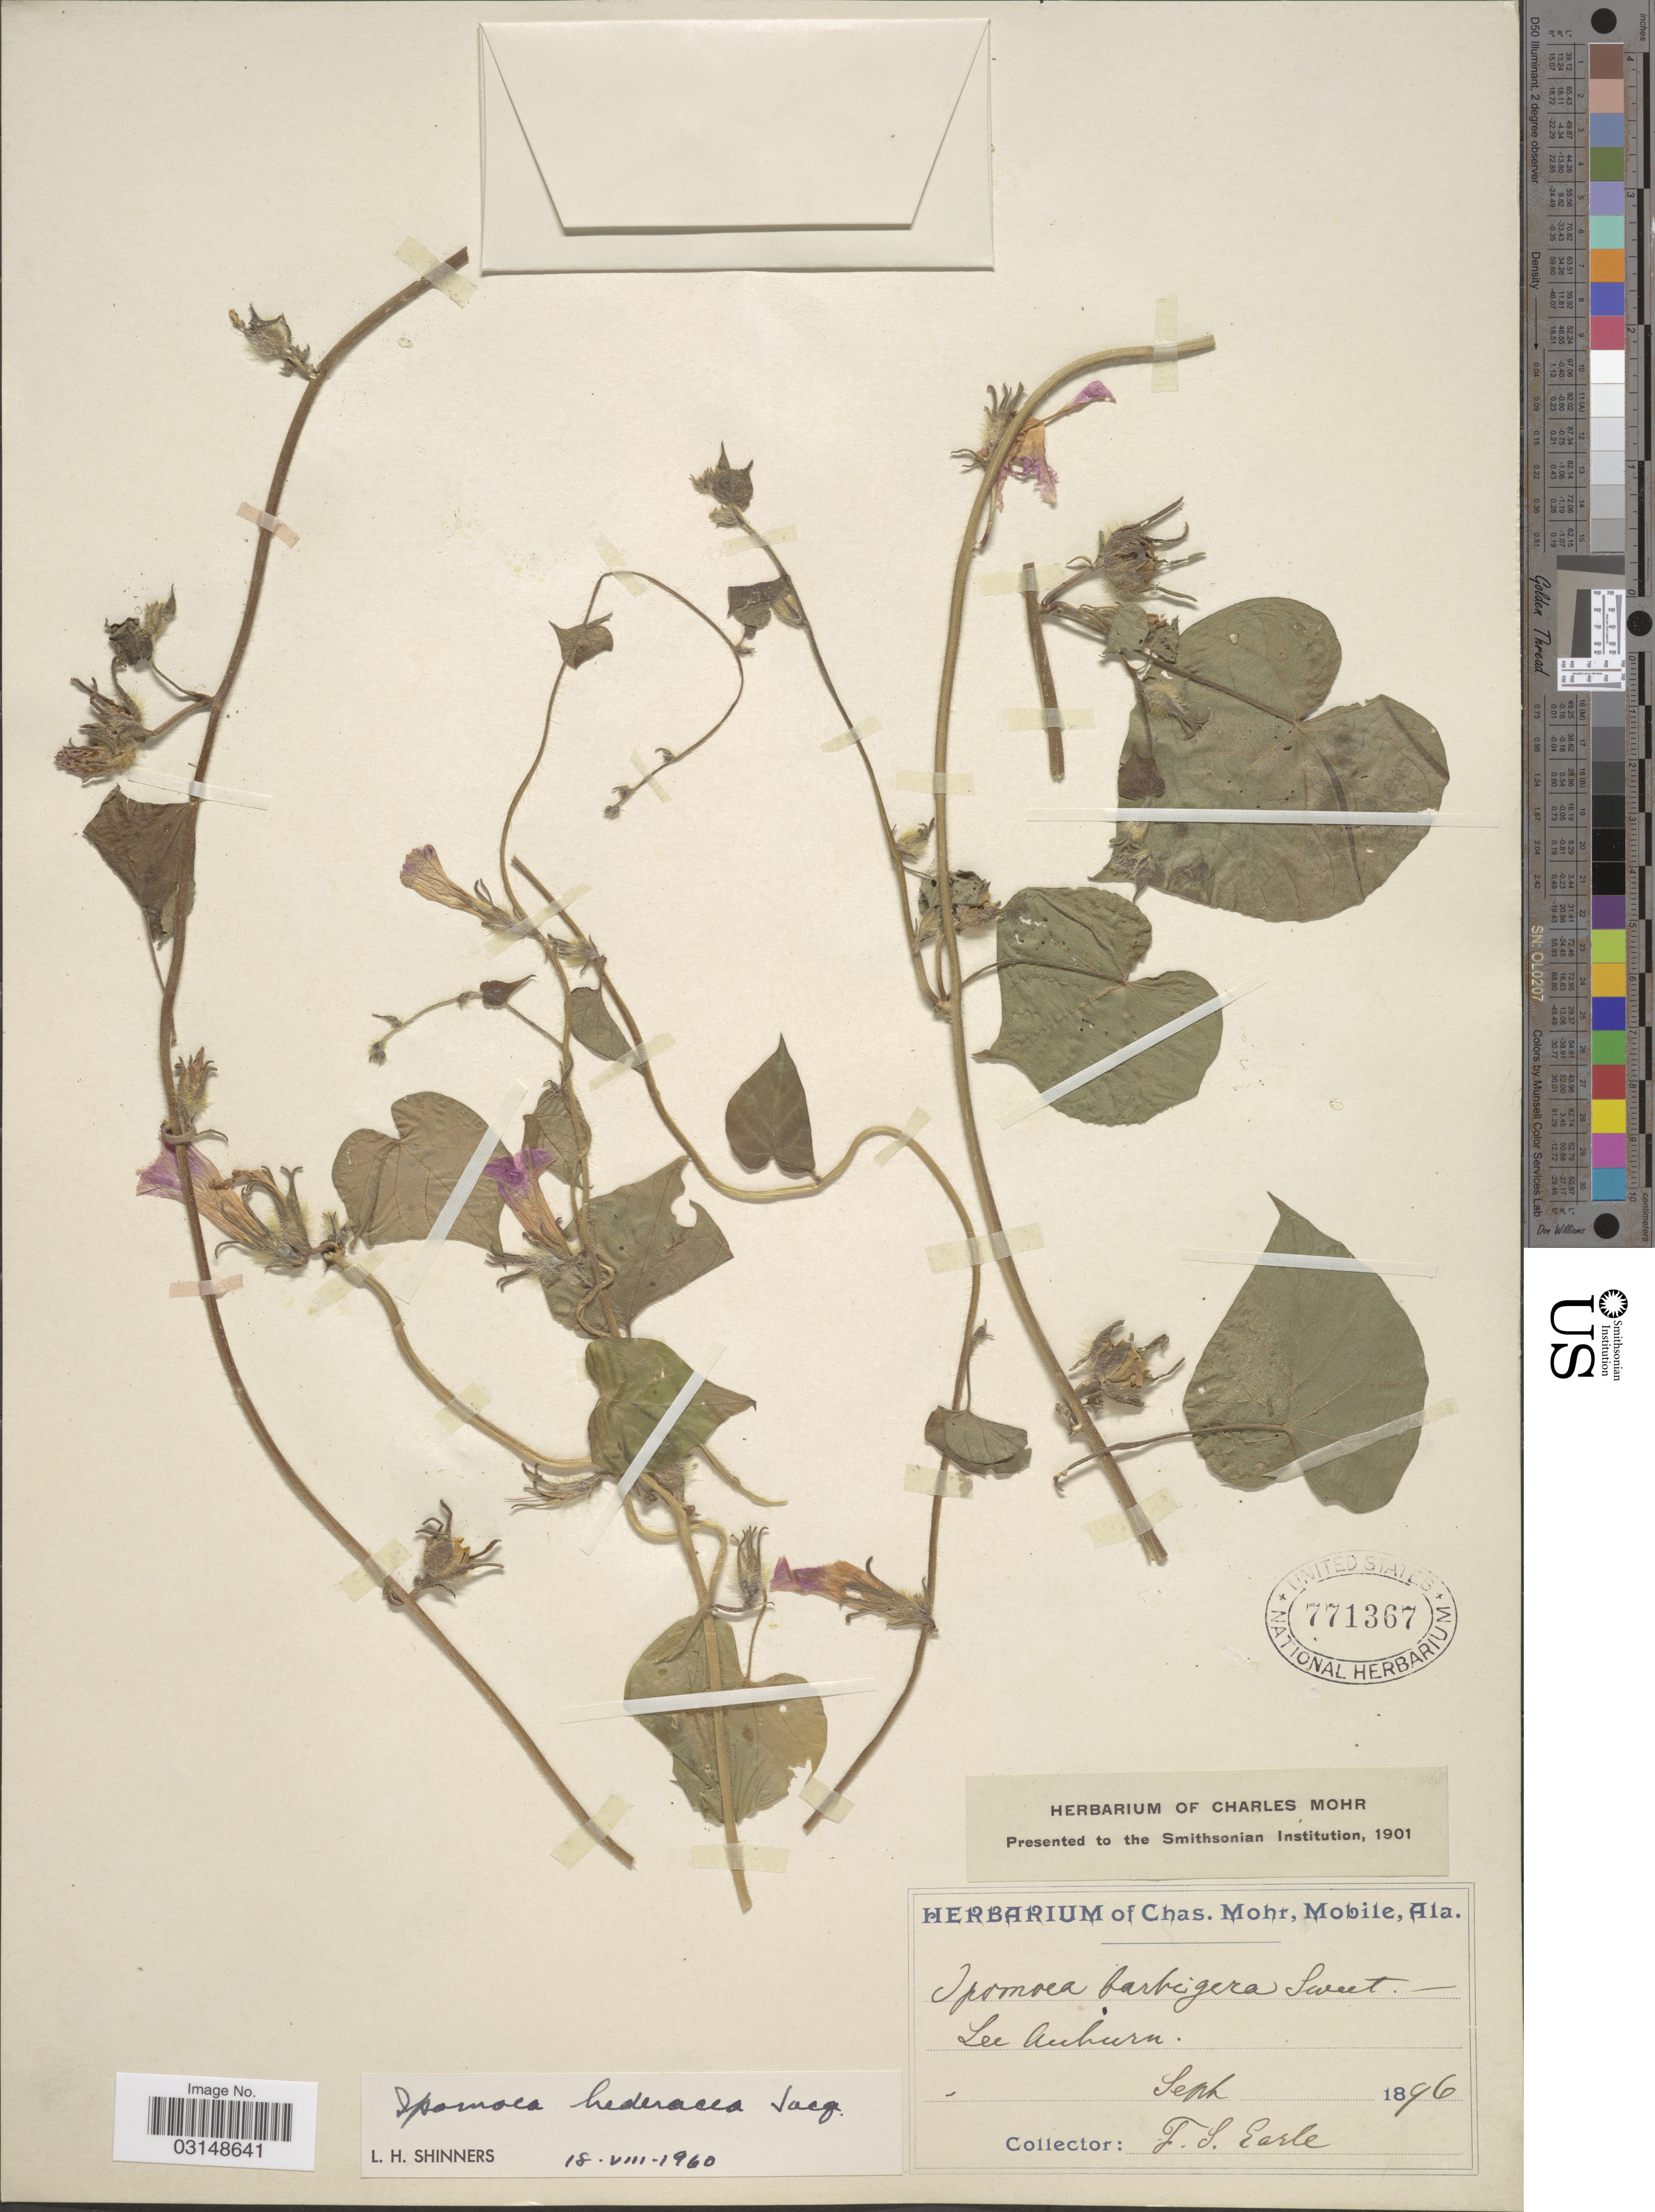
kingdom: Plantae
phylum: Tracheophyta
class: Magnoliopsida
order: Solanales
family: Convolvulaceae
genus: Ipomoea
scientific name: Ipomoea hederacea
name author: Jacq.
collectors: F. S. Earle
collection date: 1896-09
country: United States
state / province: Alabama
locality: Lee Auburn.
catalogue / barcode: US 771367